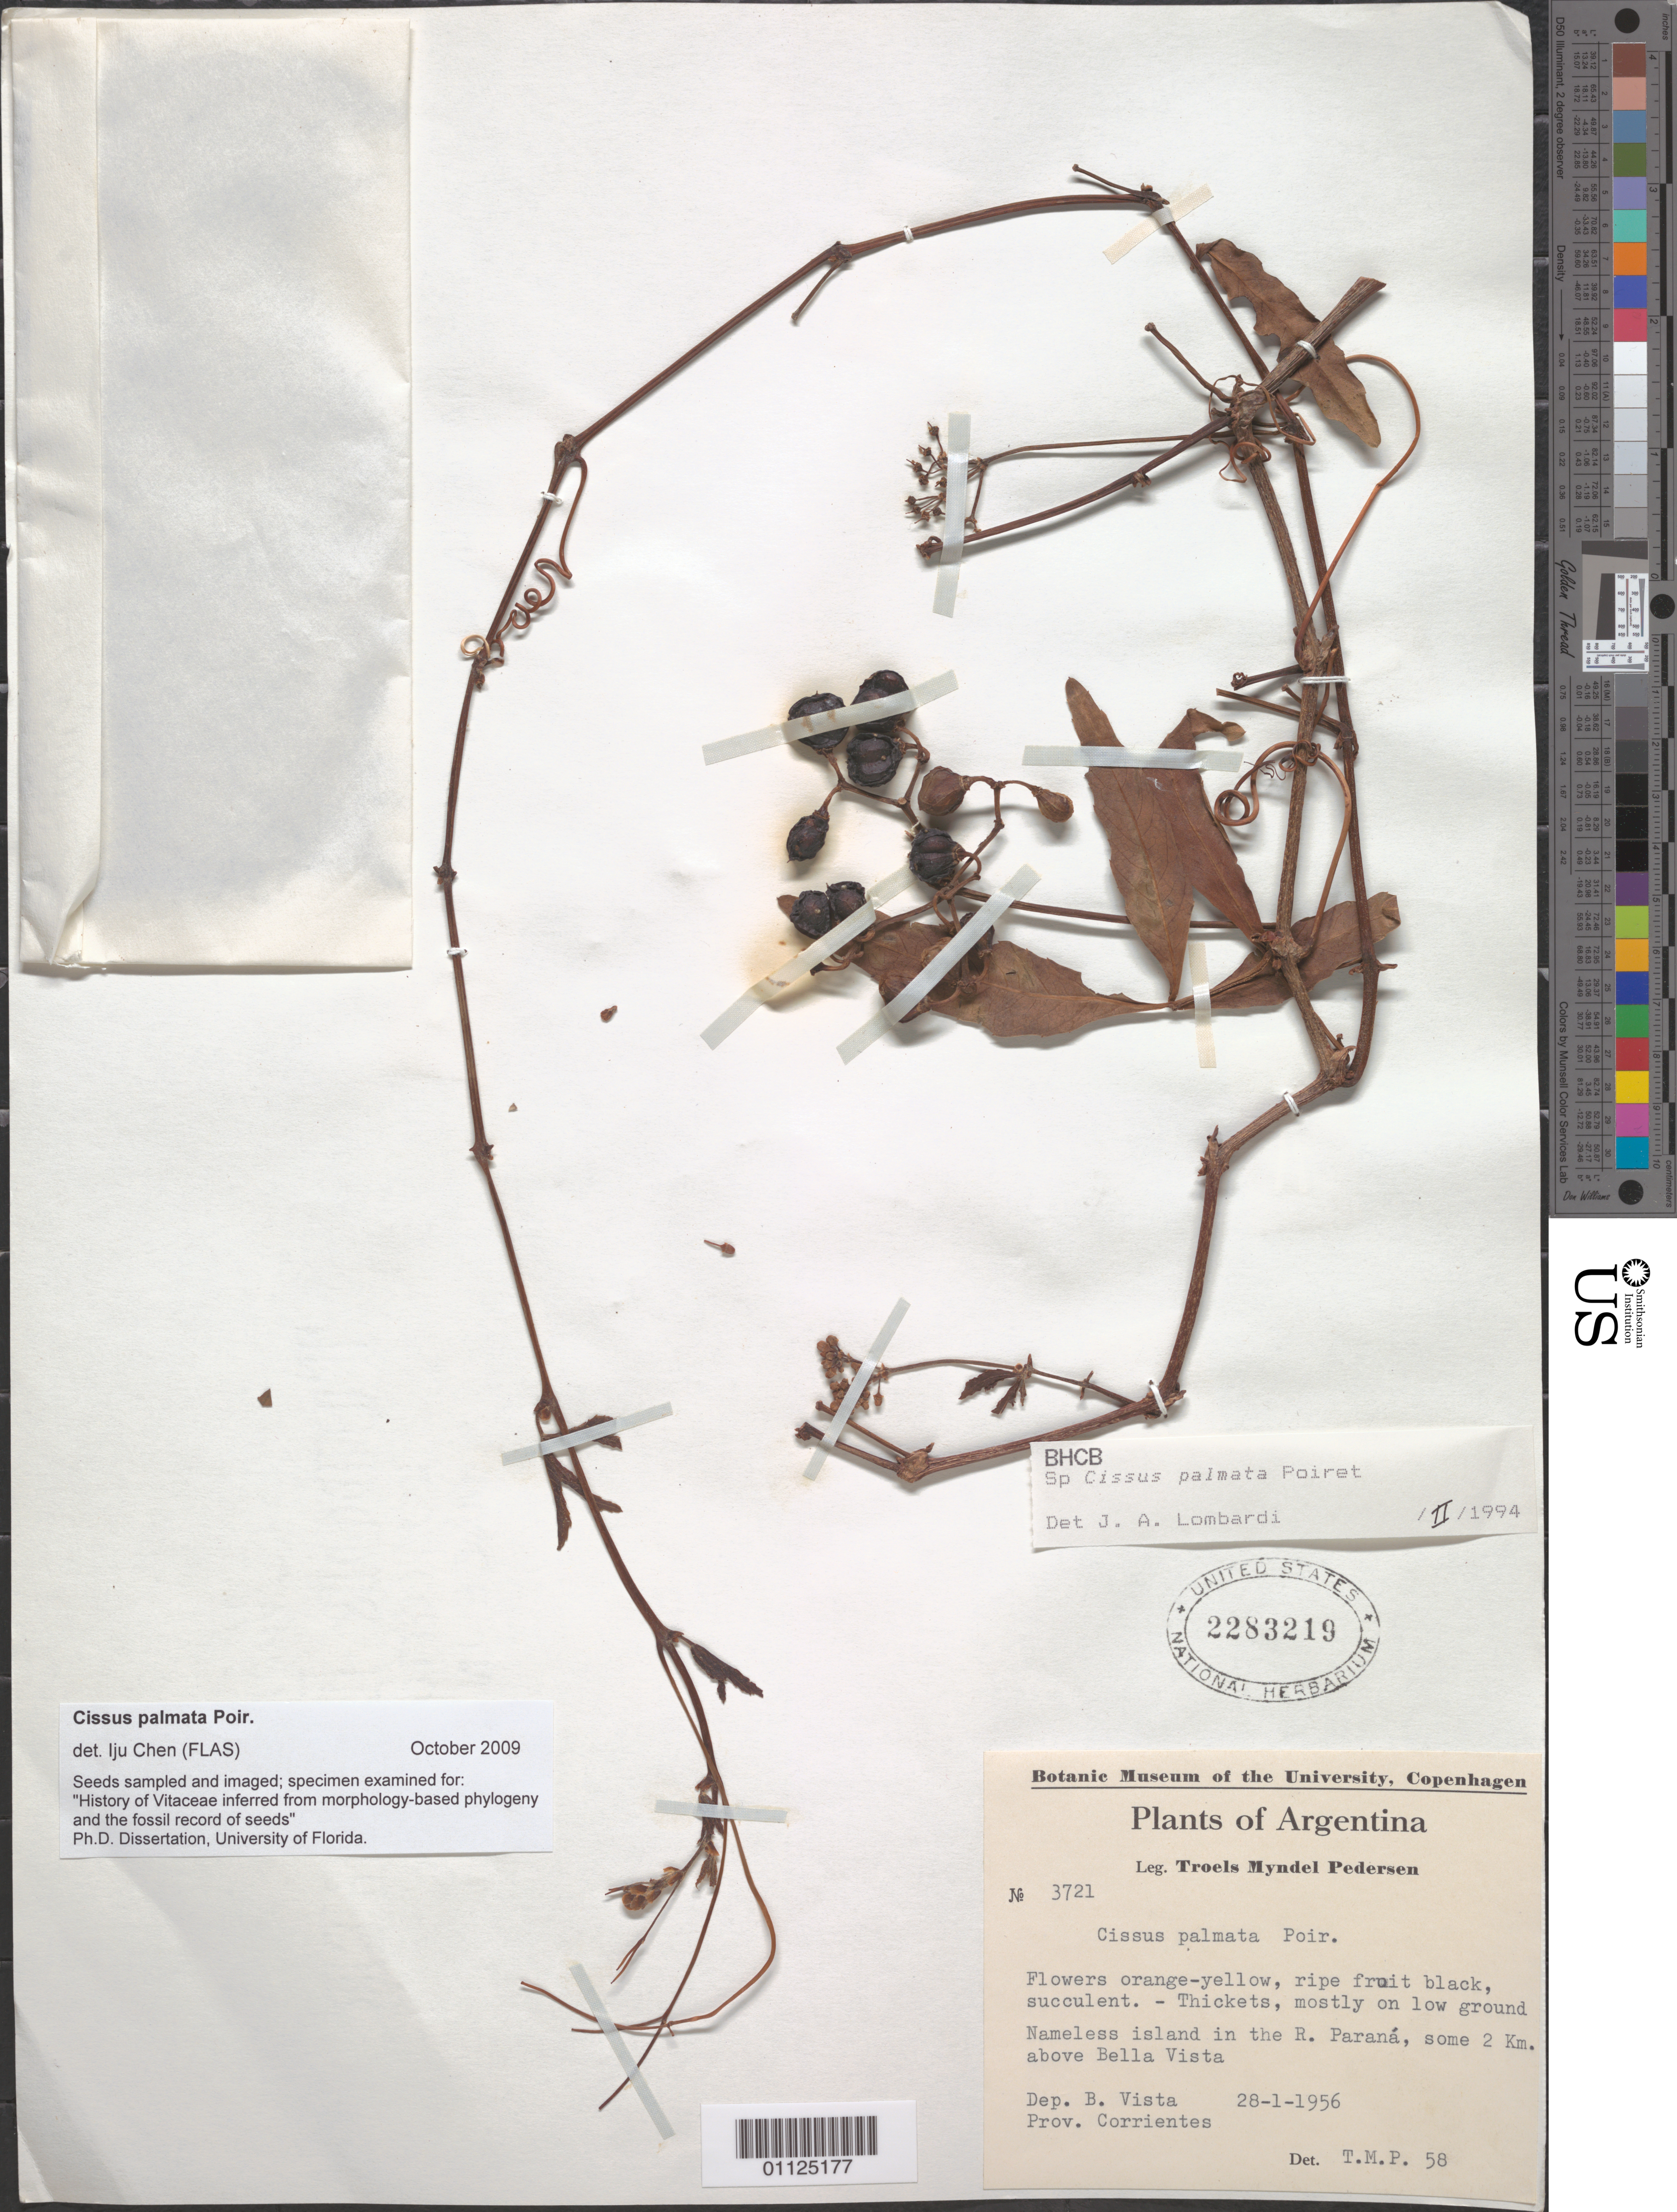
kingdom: Plantae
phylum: Tracheophyta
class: Magnoliopsida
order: Vitales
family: Vitaceae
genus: Cissus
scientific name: Cissus palmata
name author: Poir.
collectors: T. M. Pedersen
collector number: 3721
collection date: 1956-01-28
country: Argentina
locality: Nameless island in the R. Parana, some 2 km above Bella Vista.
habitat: Thickets, mostly on low ground.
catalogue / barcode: US 2283219